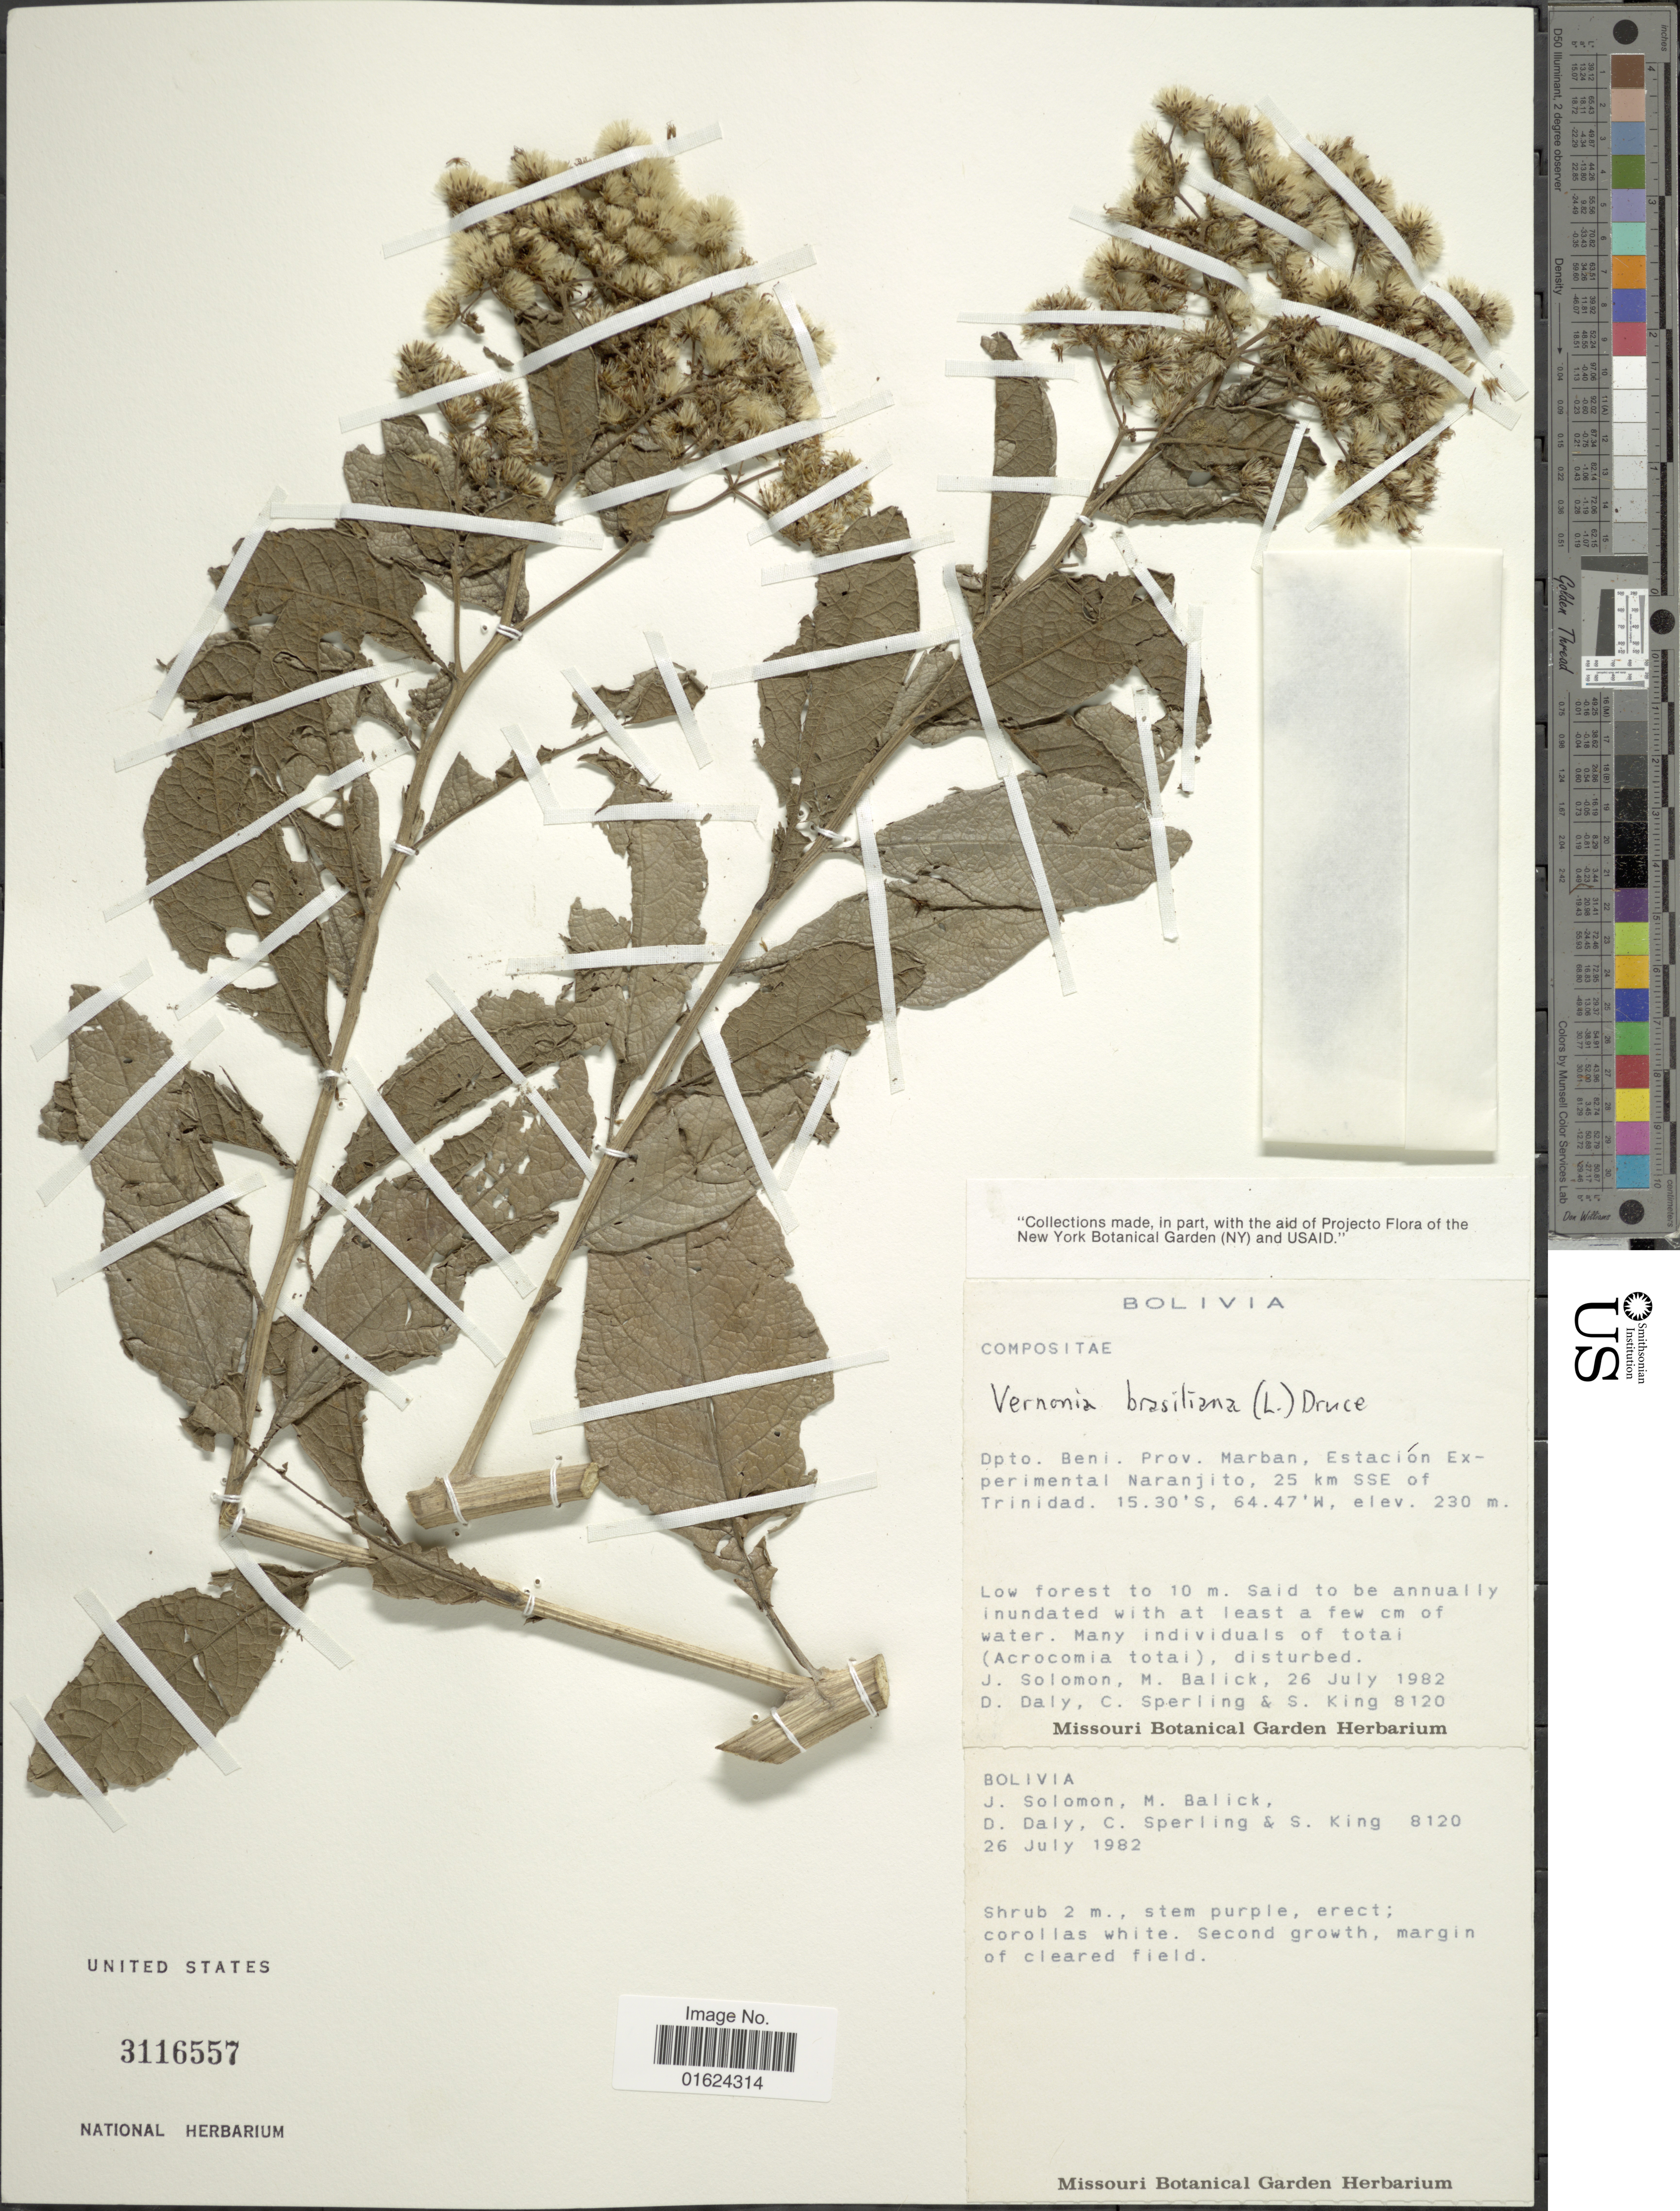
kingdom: Plantae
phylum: Tracheophyta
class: Magnoliopsida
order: Asterales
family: Asteraceae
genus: Vernonia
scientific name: Vernonia brasiliana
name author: (L.) Druce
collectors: J. Solomon, M. Balick, D. C. Daly, C. Sperling & S. King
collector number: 8120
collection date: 1982-07-26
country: Bolivia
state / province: Beni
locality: Dpto. Beni, Prov. Marban, Estacion Experimental Naranjito, 25 km SSE of Trinidad.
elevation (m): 230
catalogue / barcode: US 3116557